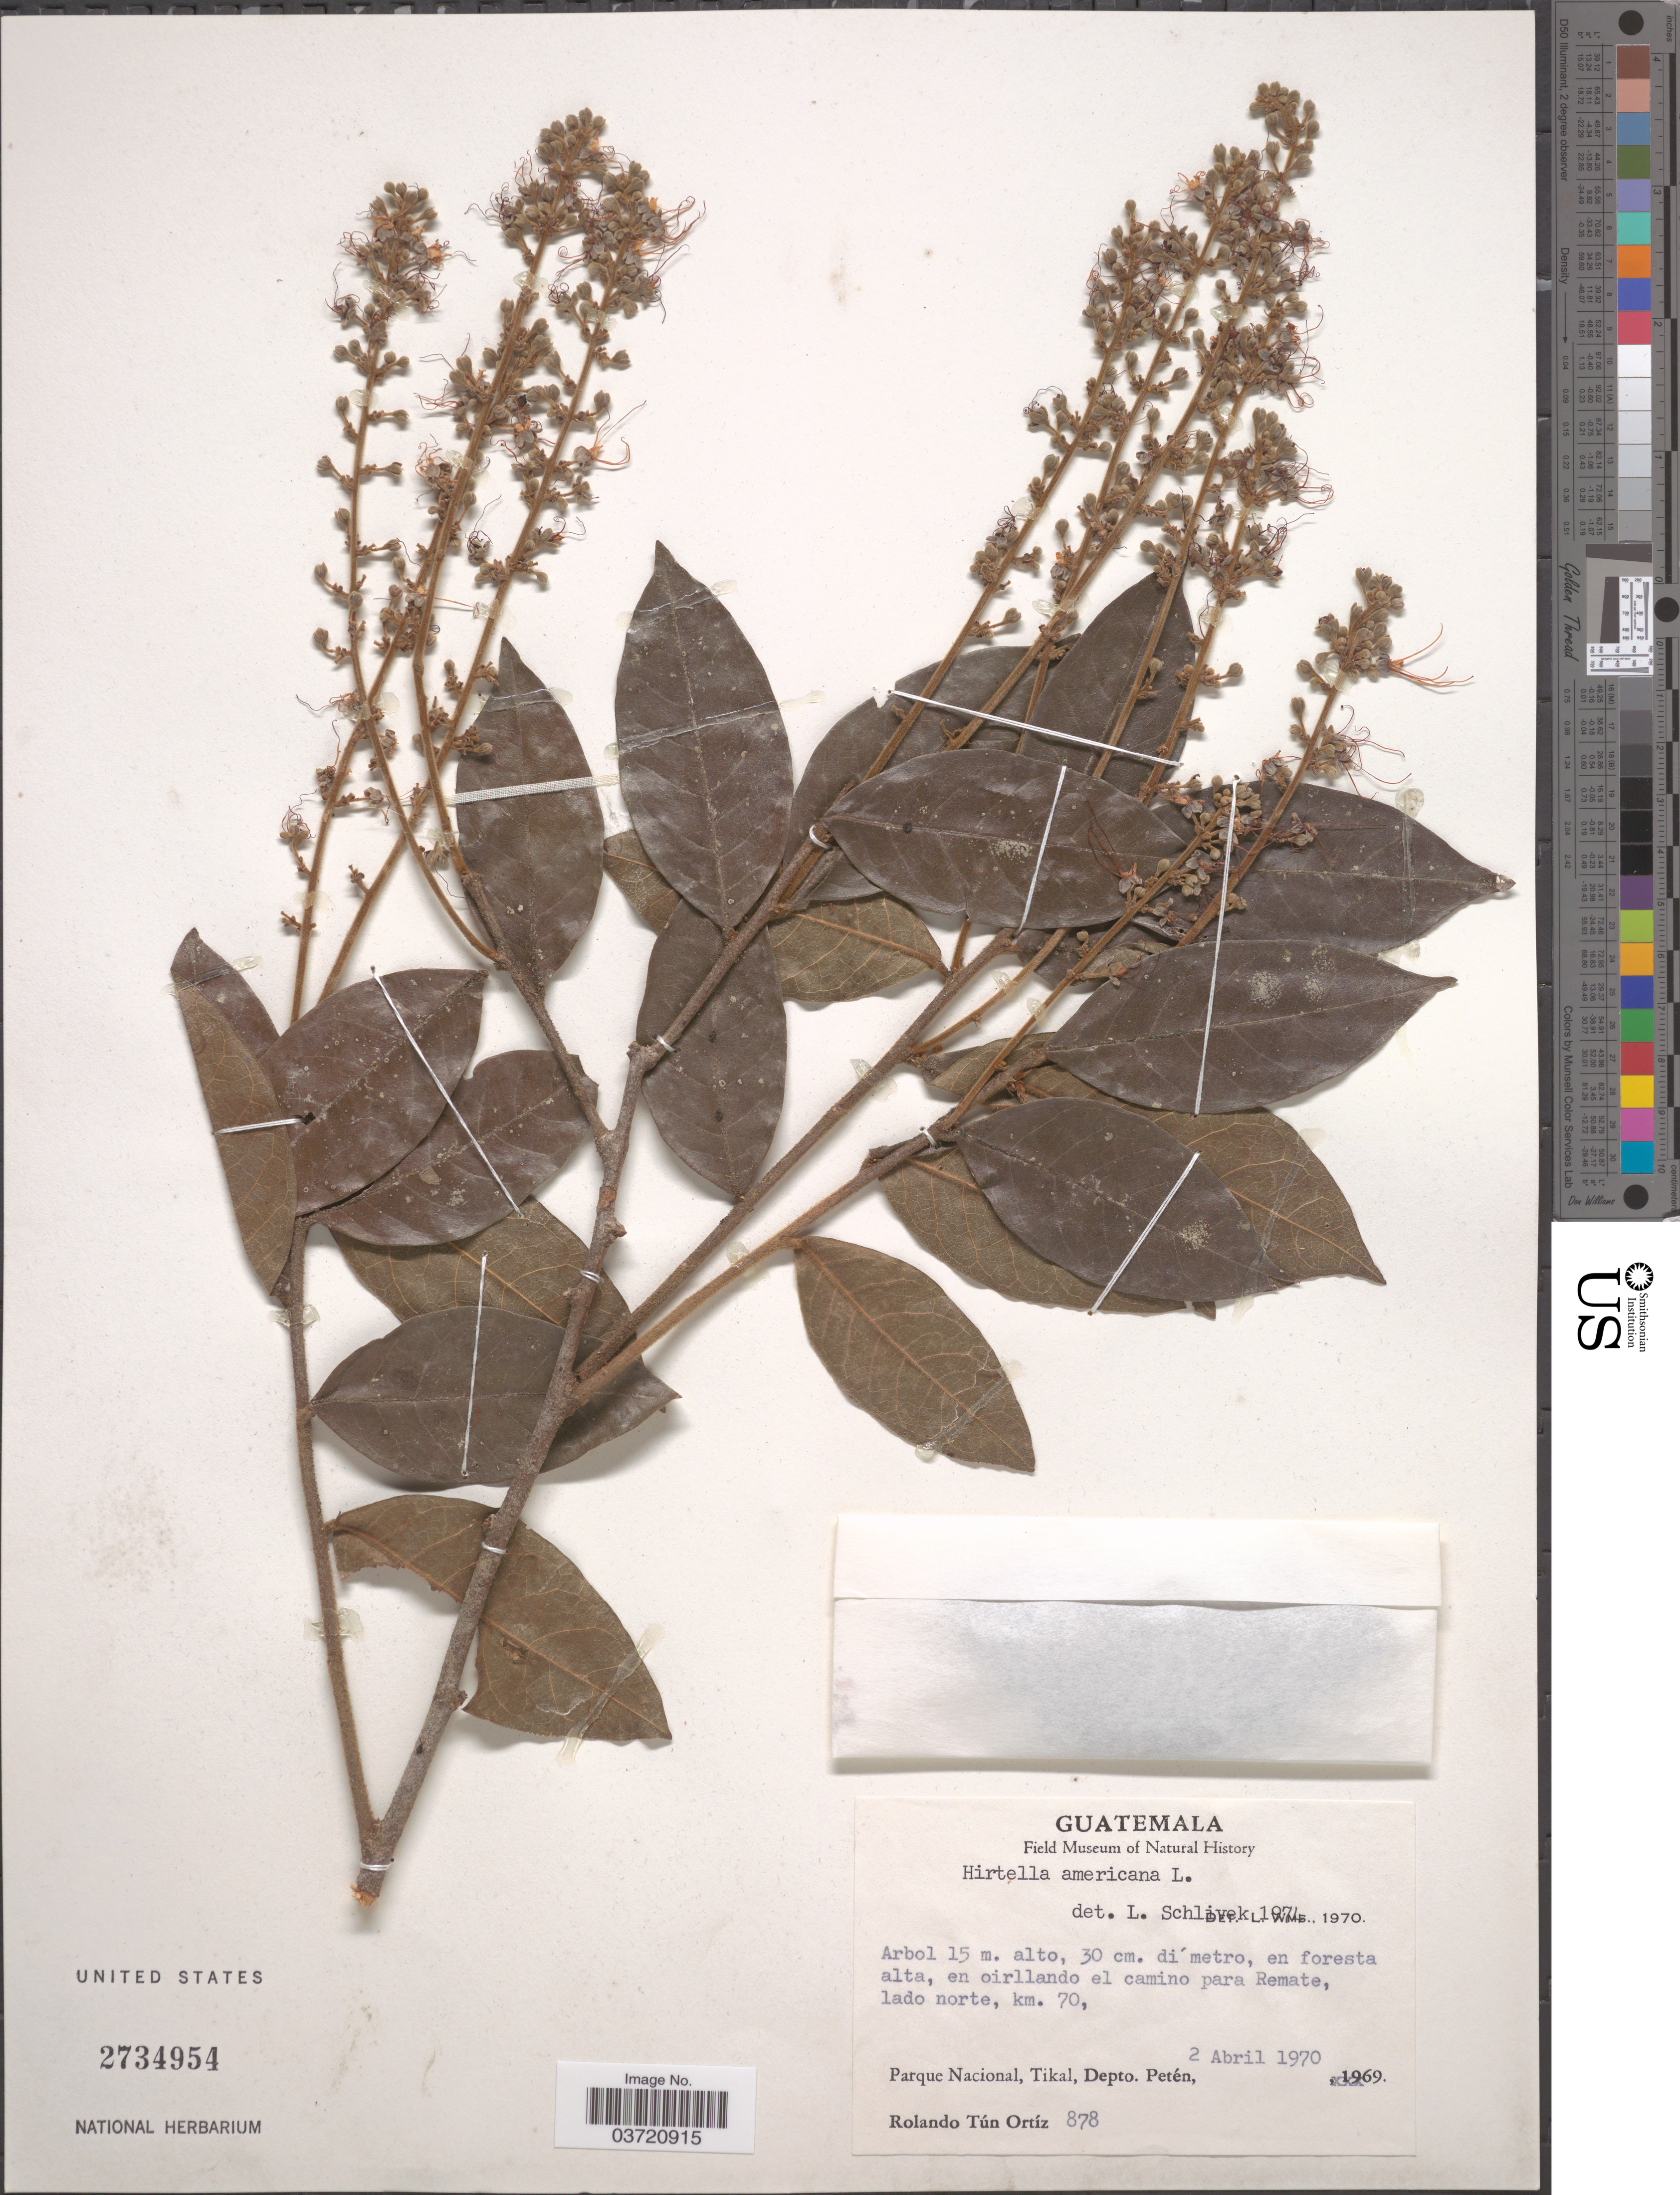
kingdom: Plantae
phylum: Tracheophyta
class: Magnoliopsida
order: Malpighiales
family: Chrysobalanaceae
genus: Hirtella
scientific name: Hirtella americana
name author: L.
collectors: R. T. Ortíz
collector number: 878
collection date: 1970-04-02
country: Guatemala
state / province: El Peten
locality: En oirllando el camino par Remate, lado norte, km. 70, Parque Nacional, Tikal, Depto. Petén.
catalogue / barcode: US 2734954